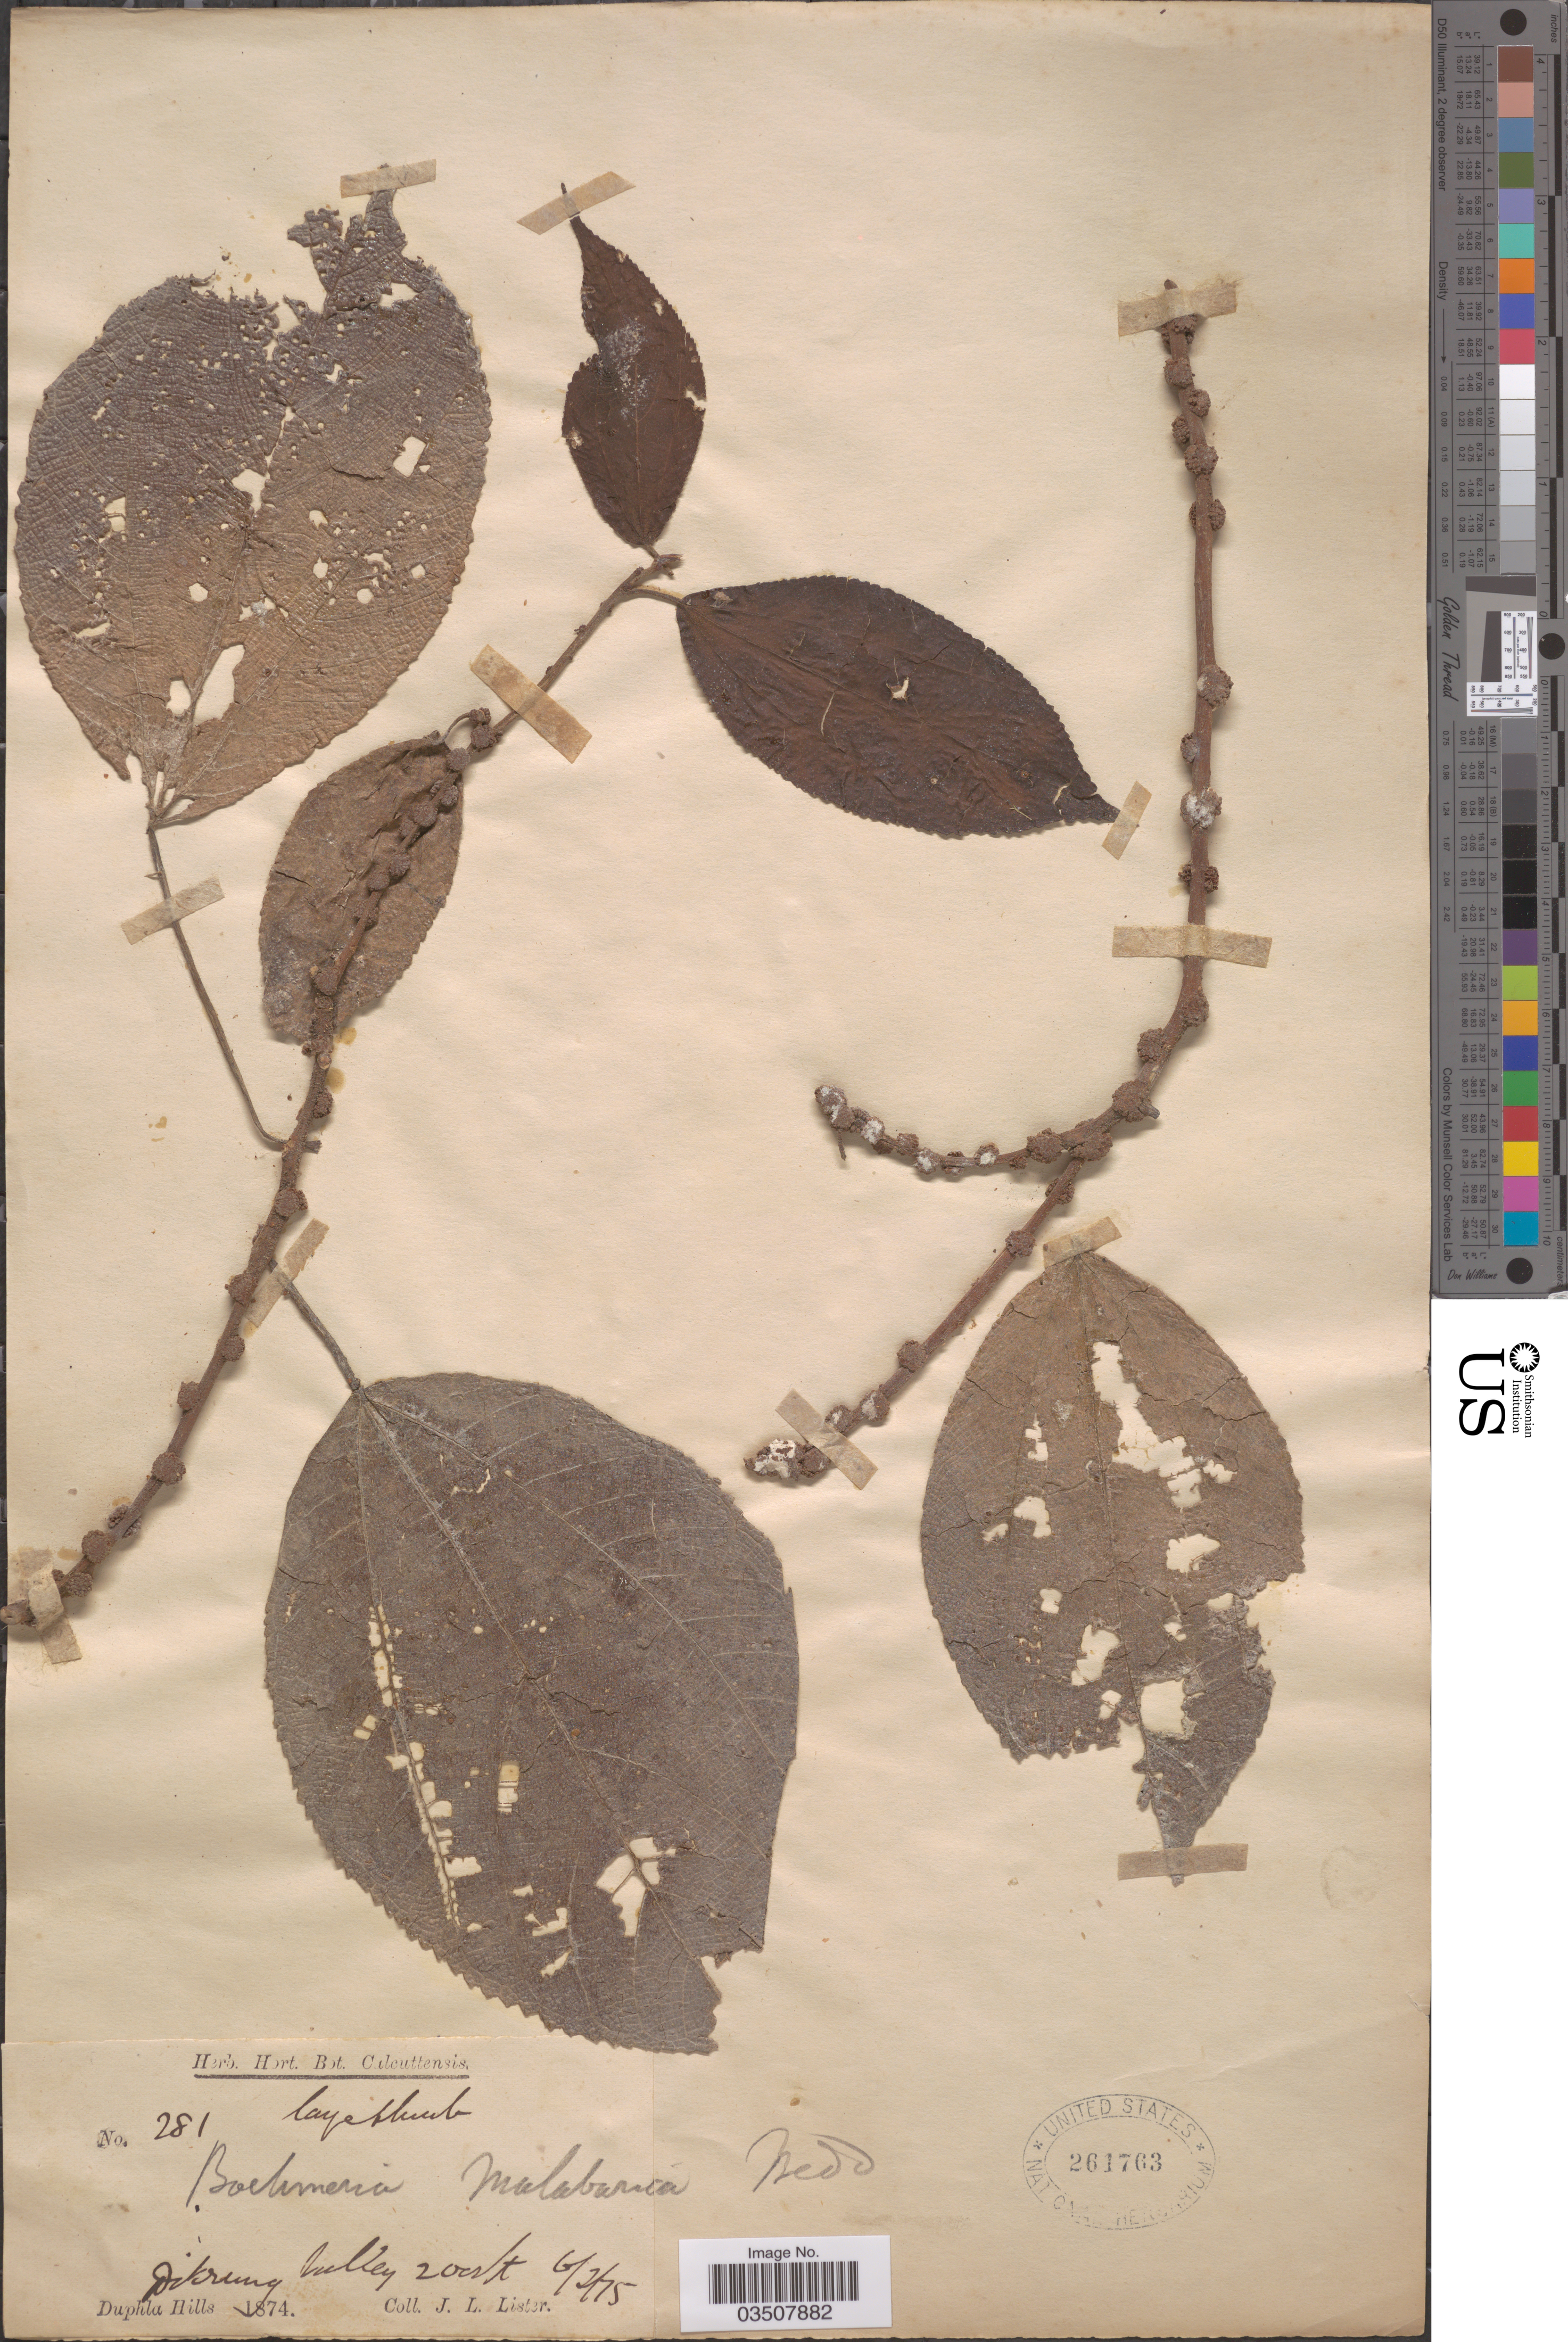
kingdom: Plantae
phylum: Tracheophyta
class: Magnoliopsida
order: Rosales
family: Urticaceae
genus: Boehmeria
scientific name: Boehmeria malabarica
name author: Wedd.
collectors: J. Lister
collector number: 281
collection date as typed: Transcribed d/m/y: 6/2/75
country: India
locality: Dikrung Valley. Duphla Hills.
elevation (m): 200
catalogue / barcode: US 261763